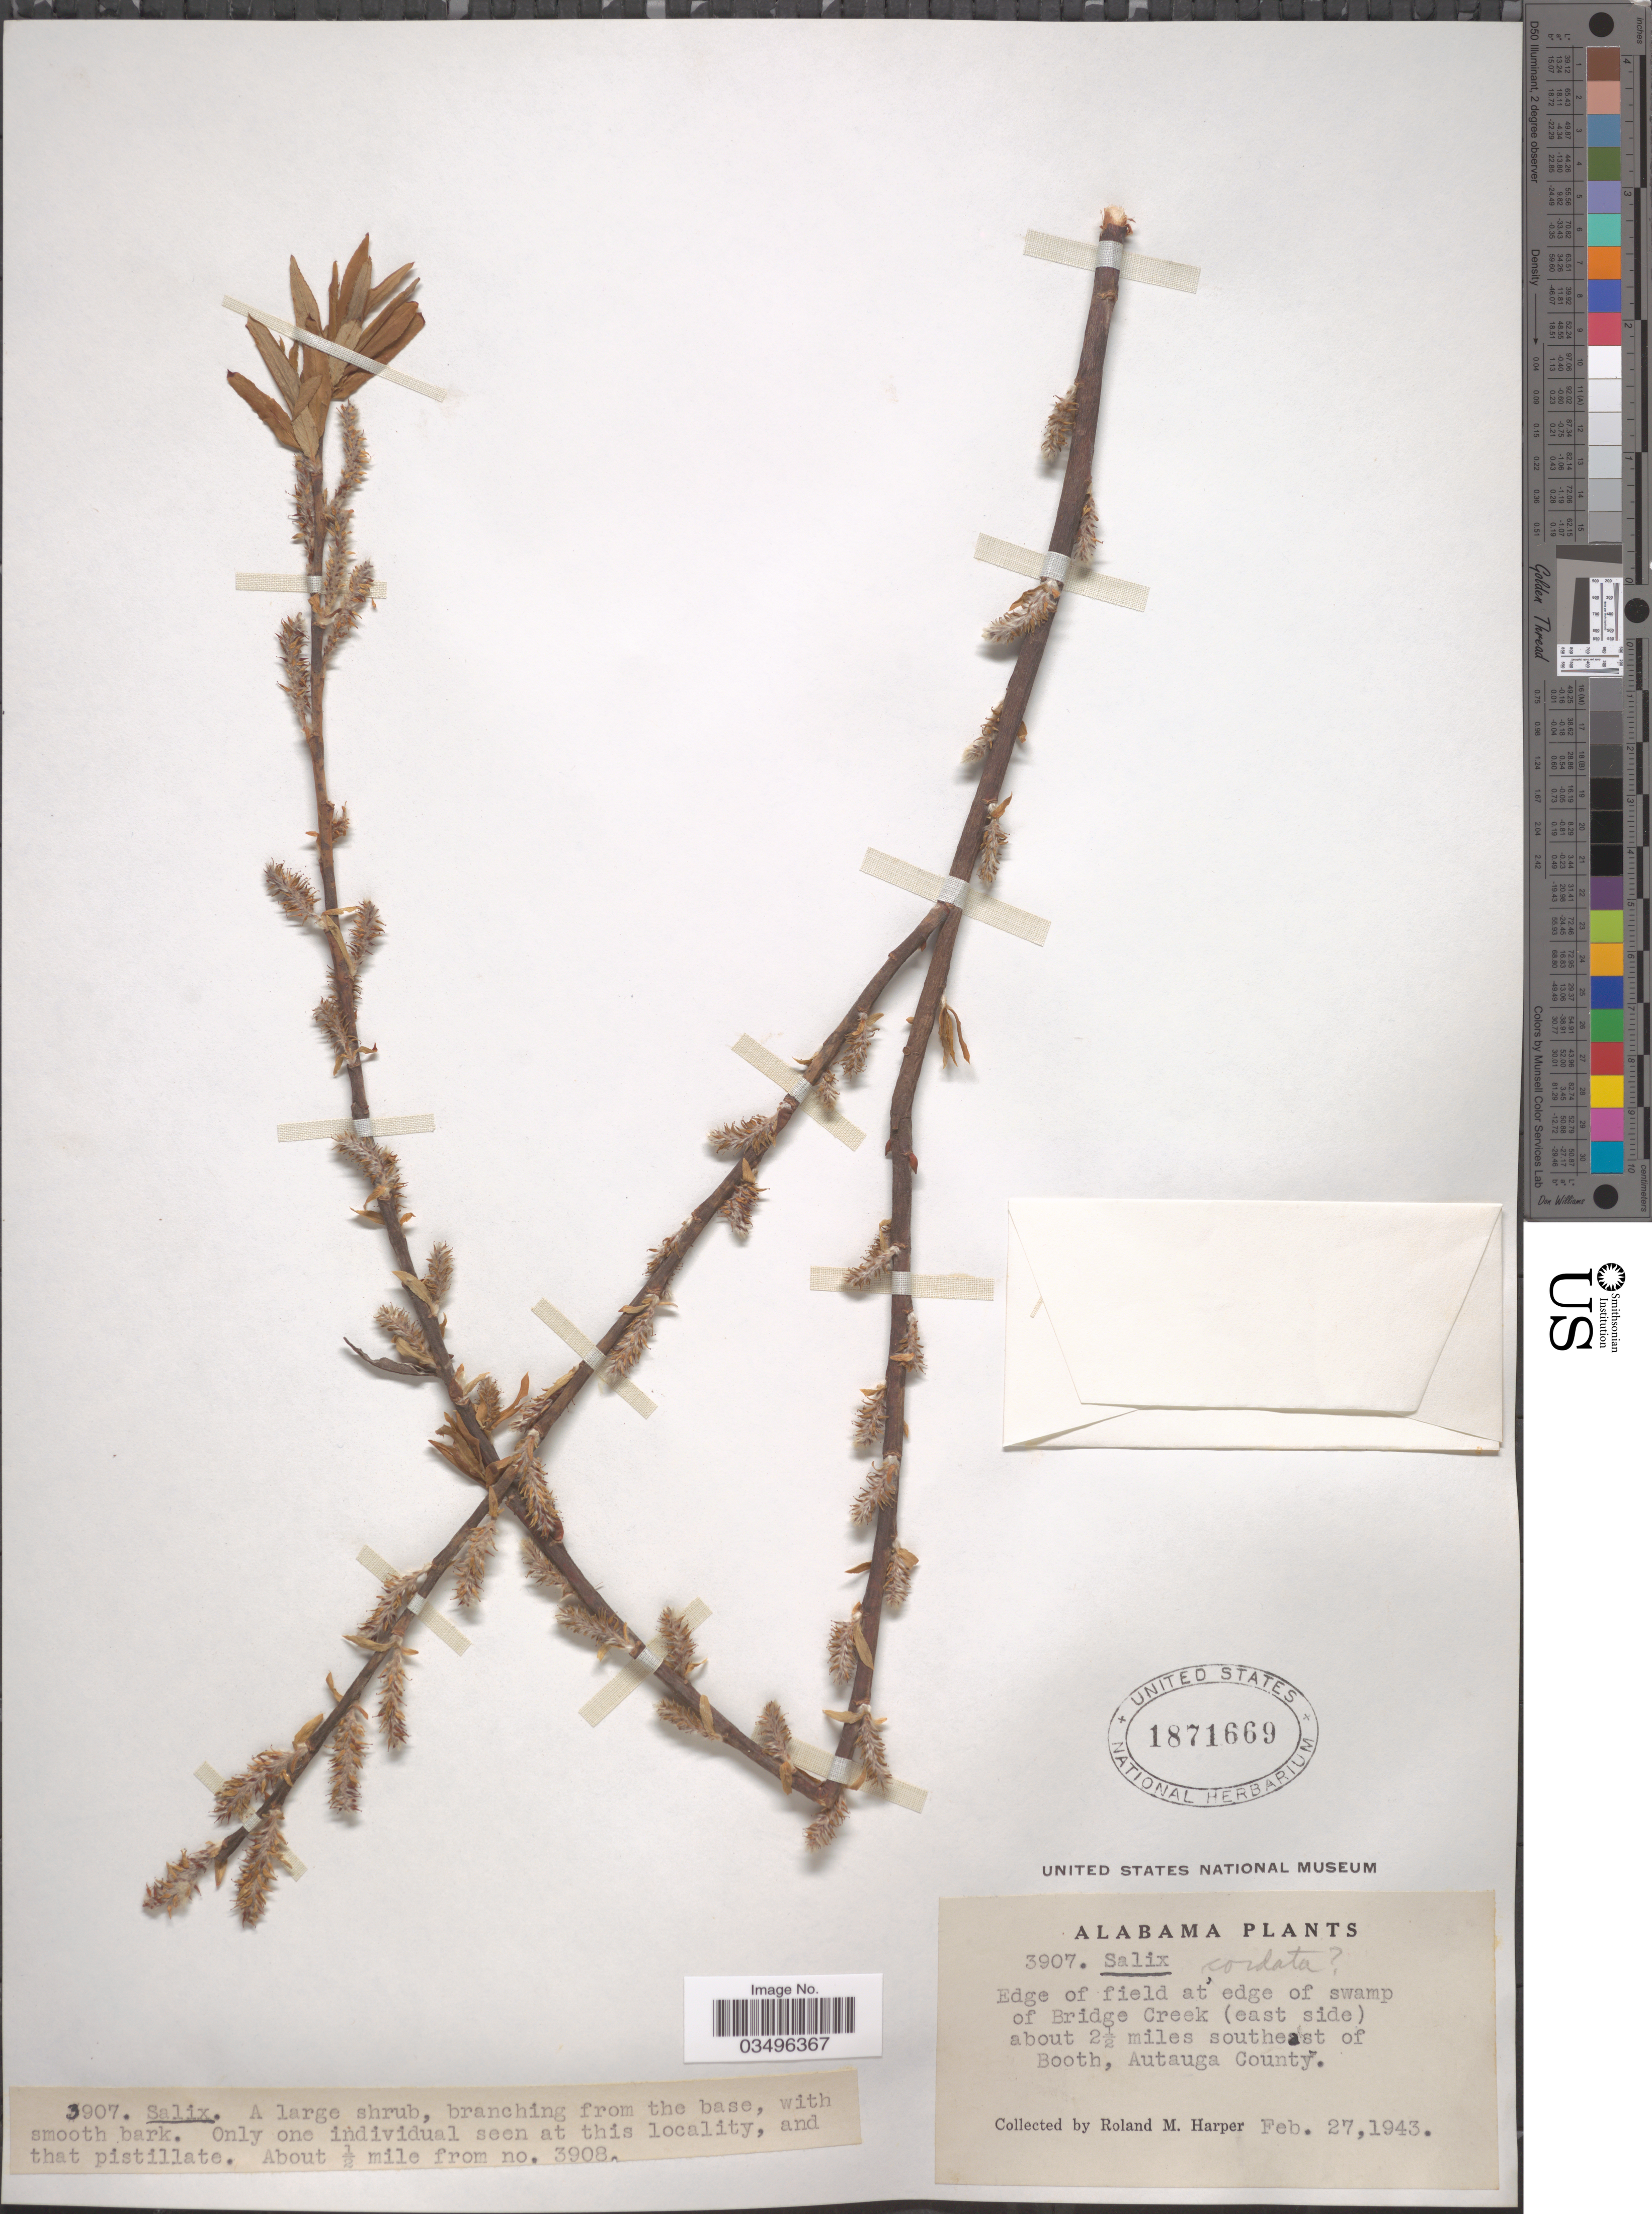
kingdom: Plantae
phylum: Tracheophyta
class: Magnoliopsida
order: Malpighiales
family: Salicaceae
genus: Salix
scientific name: Salix cordata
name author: Michx.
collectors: R. M. Harper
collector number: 3907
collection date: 1943-02-27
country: United States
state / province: Alabama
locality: Edge of field at edge of swamp of Bridge Creek (east side) about 2½ miles southeast of Booth, Autauga County. About ½ mile from no. 3908.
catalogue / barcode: US 1871669